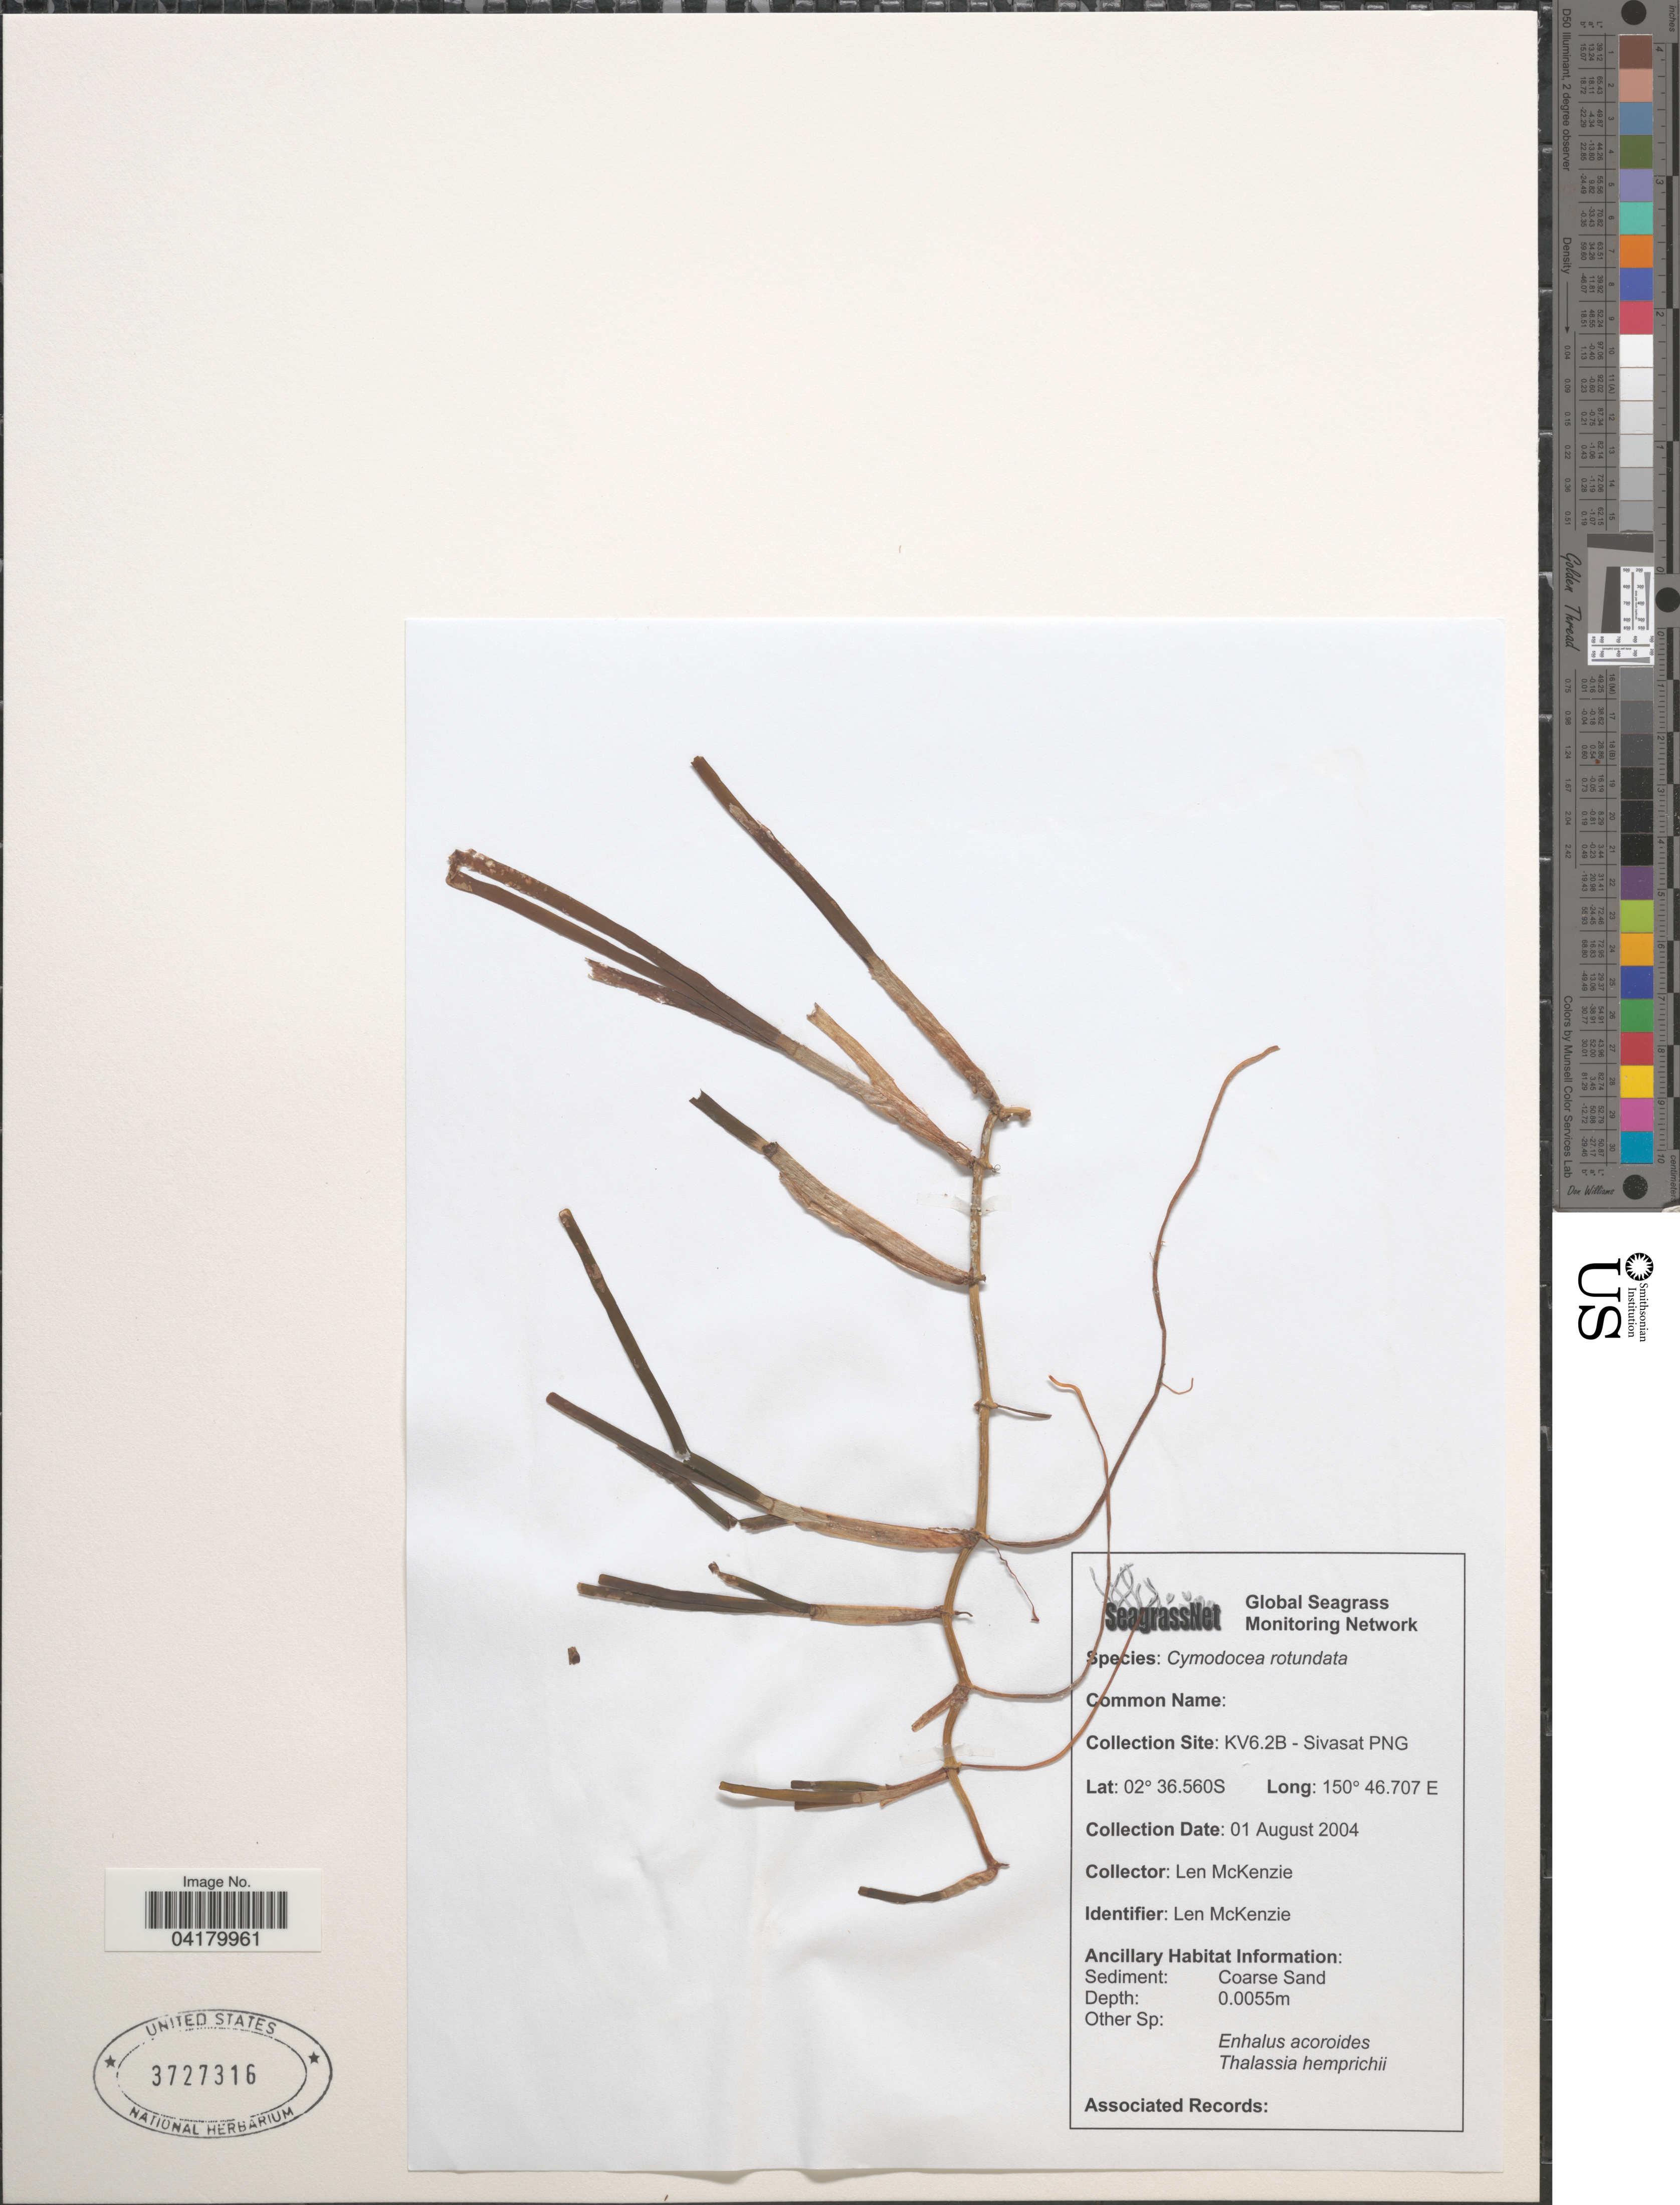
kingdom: Plantae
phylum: Tracheophyta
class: Liliopsida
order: Alismatales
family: Cymodoceaceae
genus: Cymodocea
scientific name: Cymodocea rotundata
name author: Asch. & Schweinf.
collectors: L. McKenzie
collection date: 2004-08-01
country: Papua New Guinea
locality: Collection Site: KV6.2B - Sivasat PNG.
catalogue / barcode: US 3727316